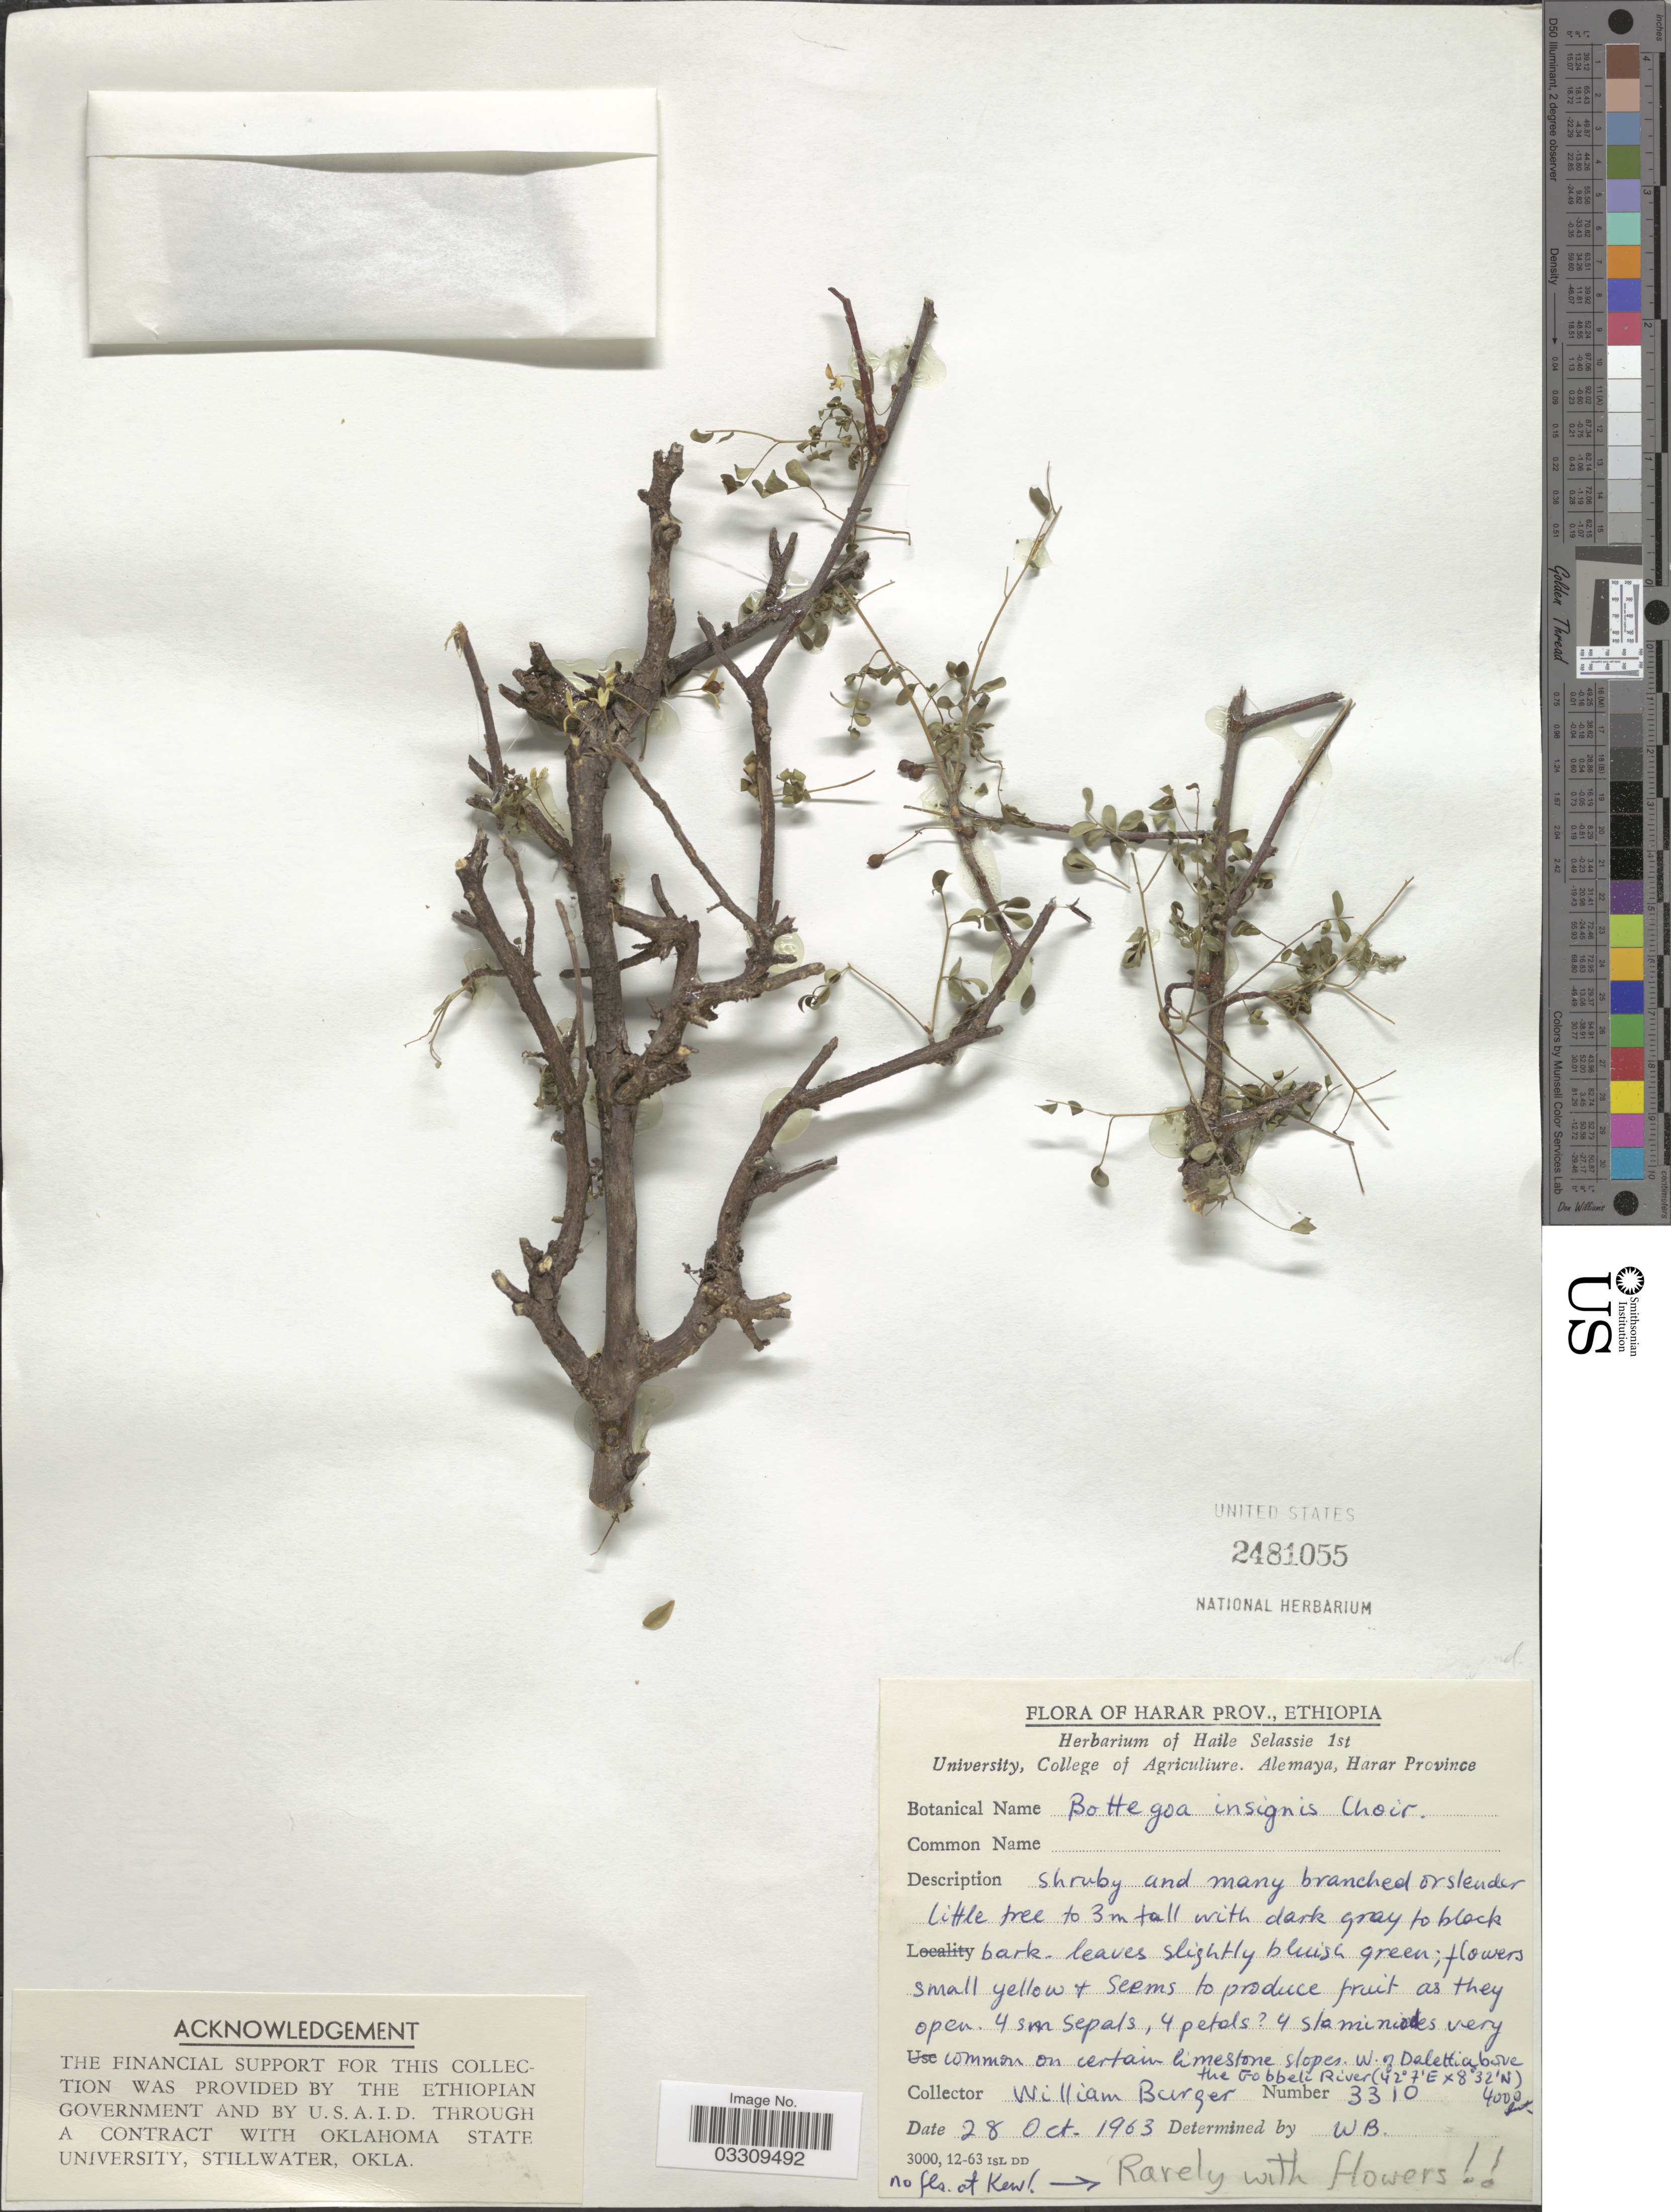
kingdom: Plantae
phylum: Tracheophyta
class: Magnoliopsida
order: Sapindales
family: Rutaceae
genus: Bottegoa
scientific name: Bottegoa insignis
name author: Chiov.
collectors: W. Burger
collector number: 3310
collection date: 1963-10-28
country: Ethiopia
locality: Harar Prov. On certain limestone slopes. W. of Daletti above the Gobelli River.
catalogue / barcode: US 2481055